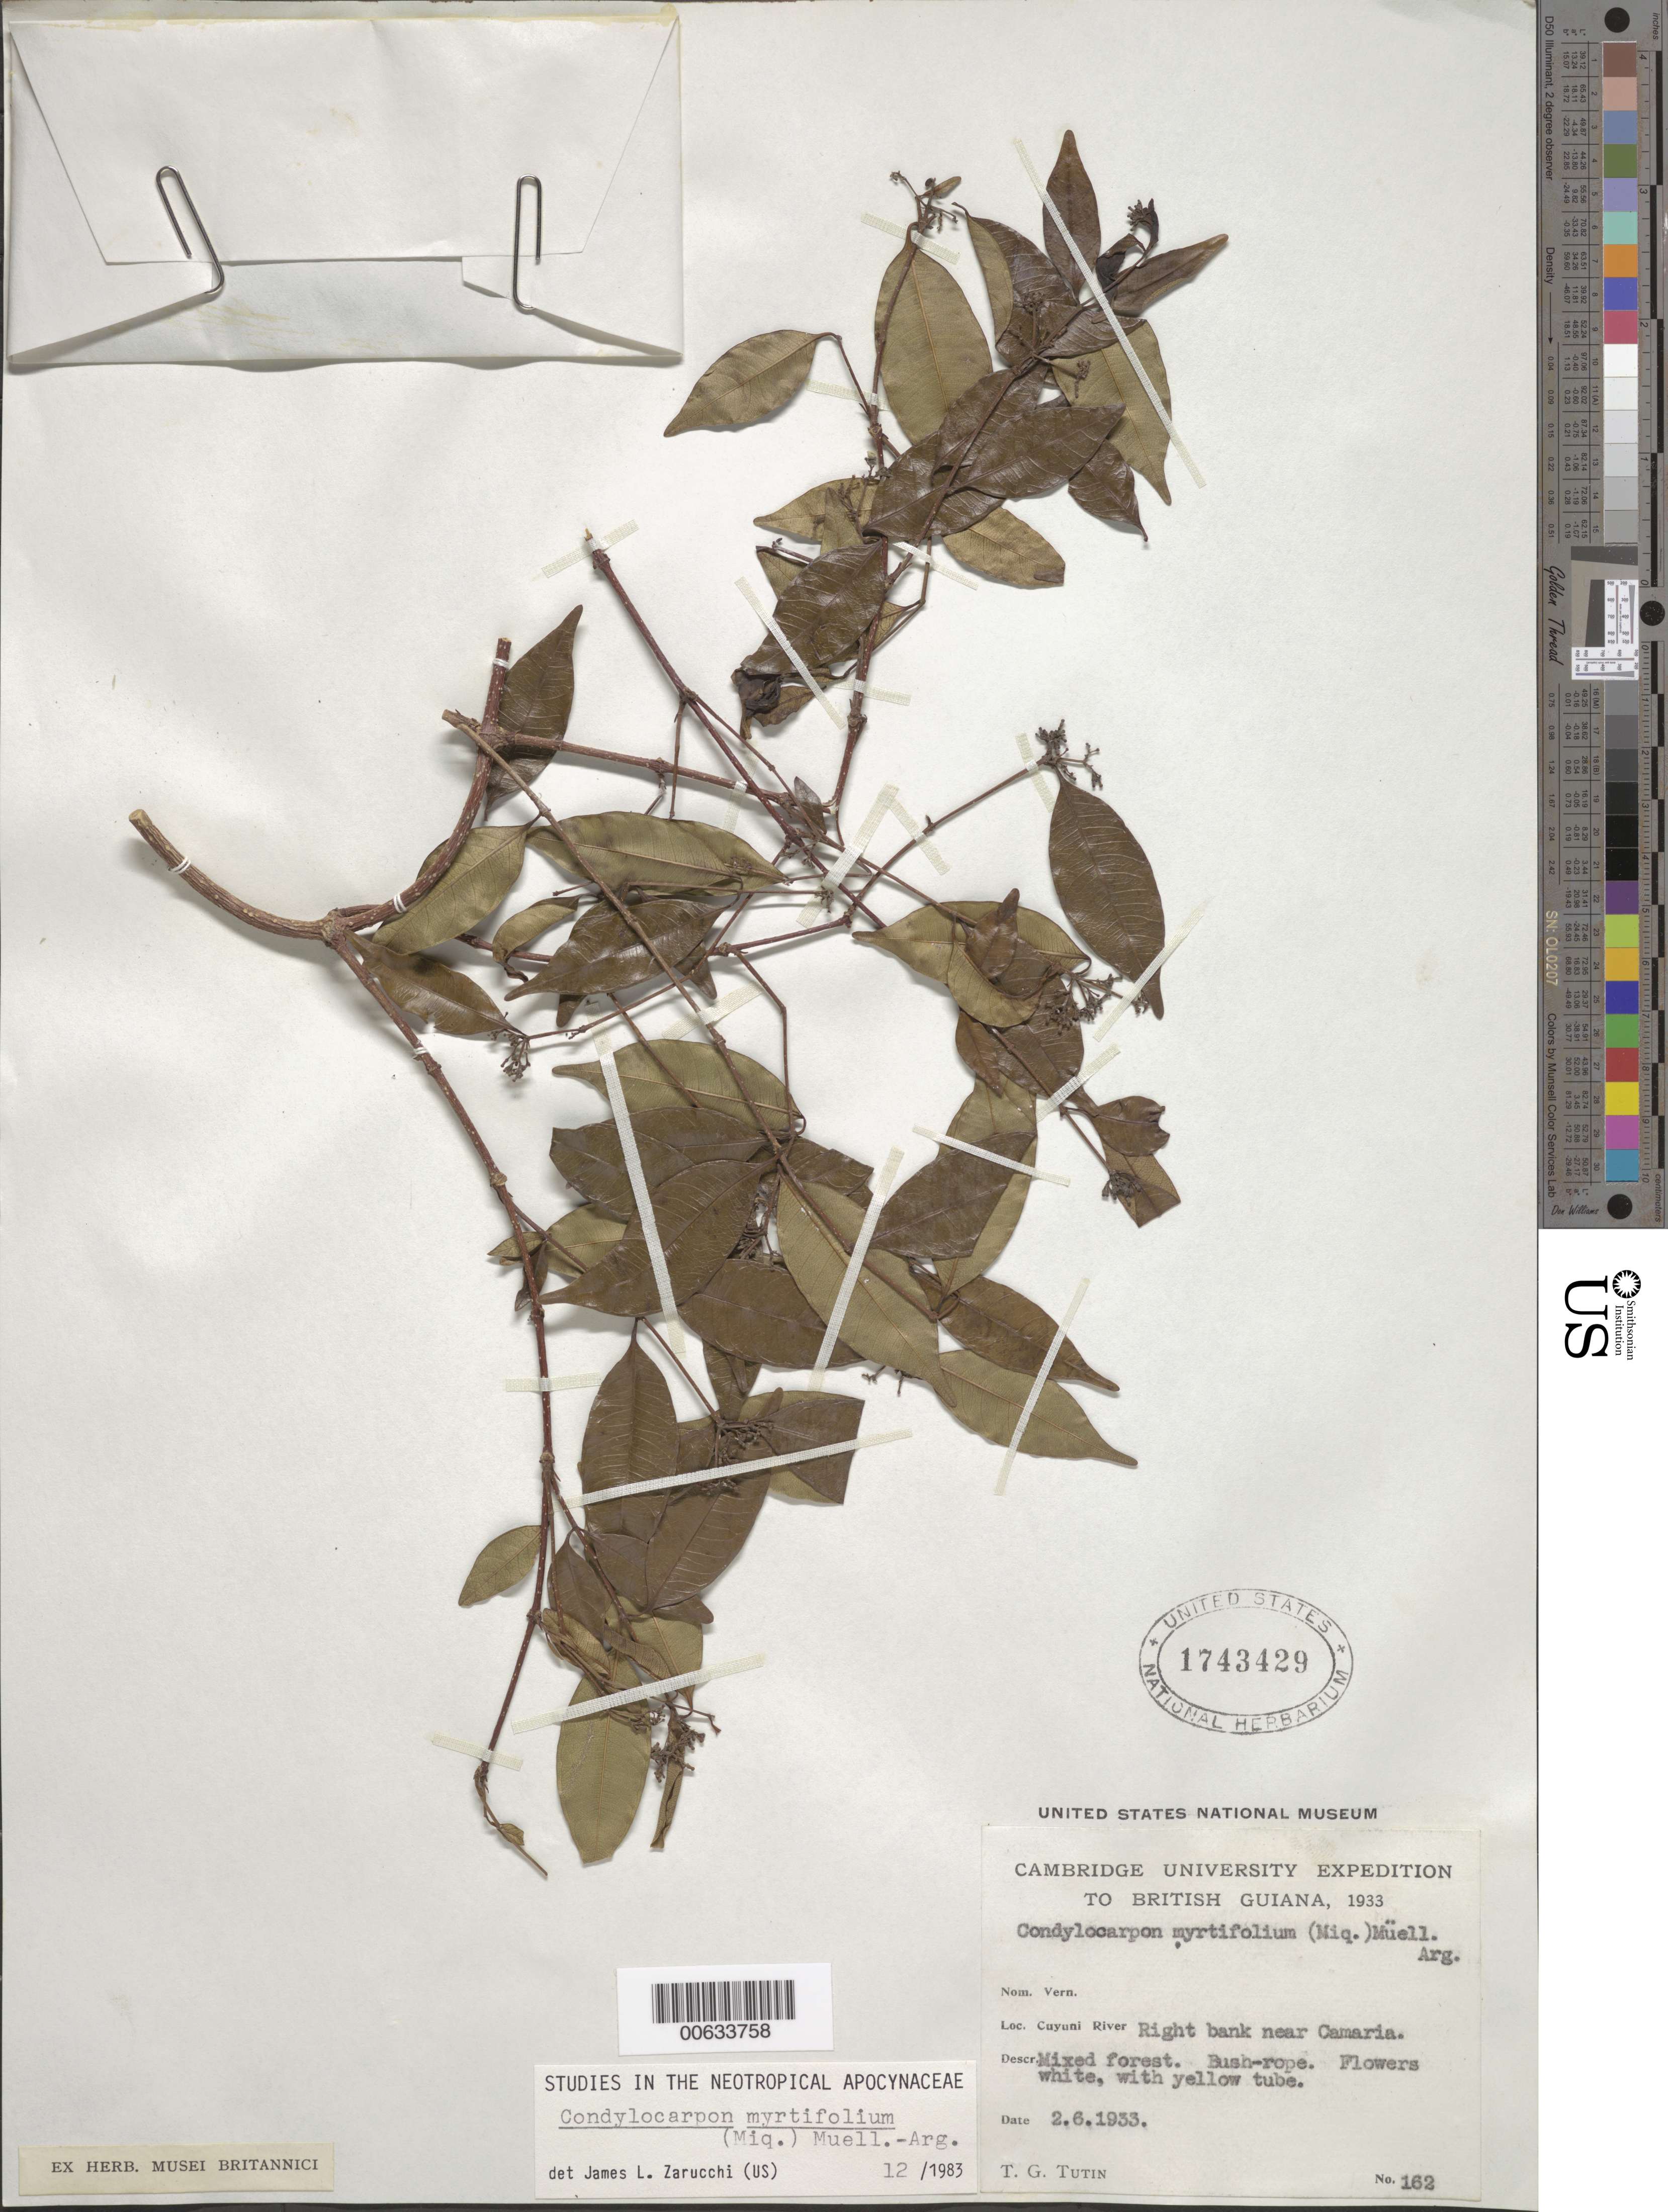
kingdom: Plantae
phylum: Tracheophyta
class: Magnoliopsida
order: Gentianales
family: Apocynaceae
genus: Condylocarpon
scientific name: Condylocarpon myrtifolium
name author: (Miq.) Müll. Arg.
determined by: Zarucchi, J. L.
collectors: T. G. Tutin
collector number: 162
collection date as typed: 2-Jun-33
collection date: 1933-06-02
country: Guyana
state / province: Cuyuni-Mazaruni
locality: Cuyuni R., near Camaria, right bank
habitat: Mixed forest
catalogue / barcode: US 1743429